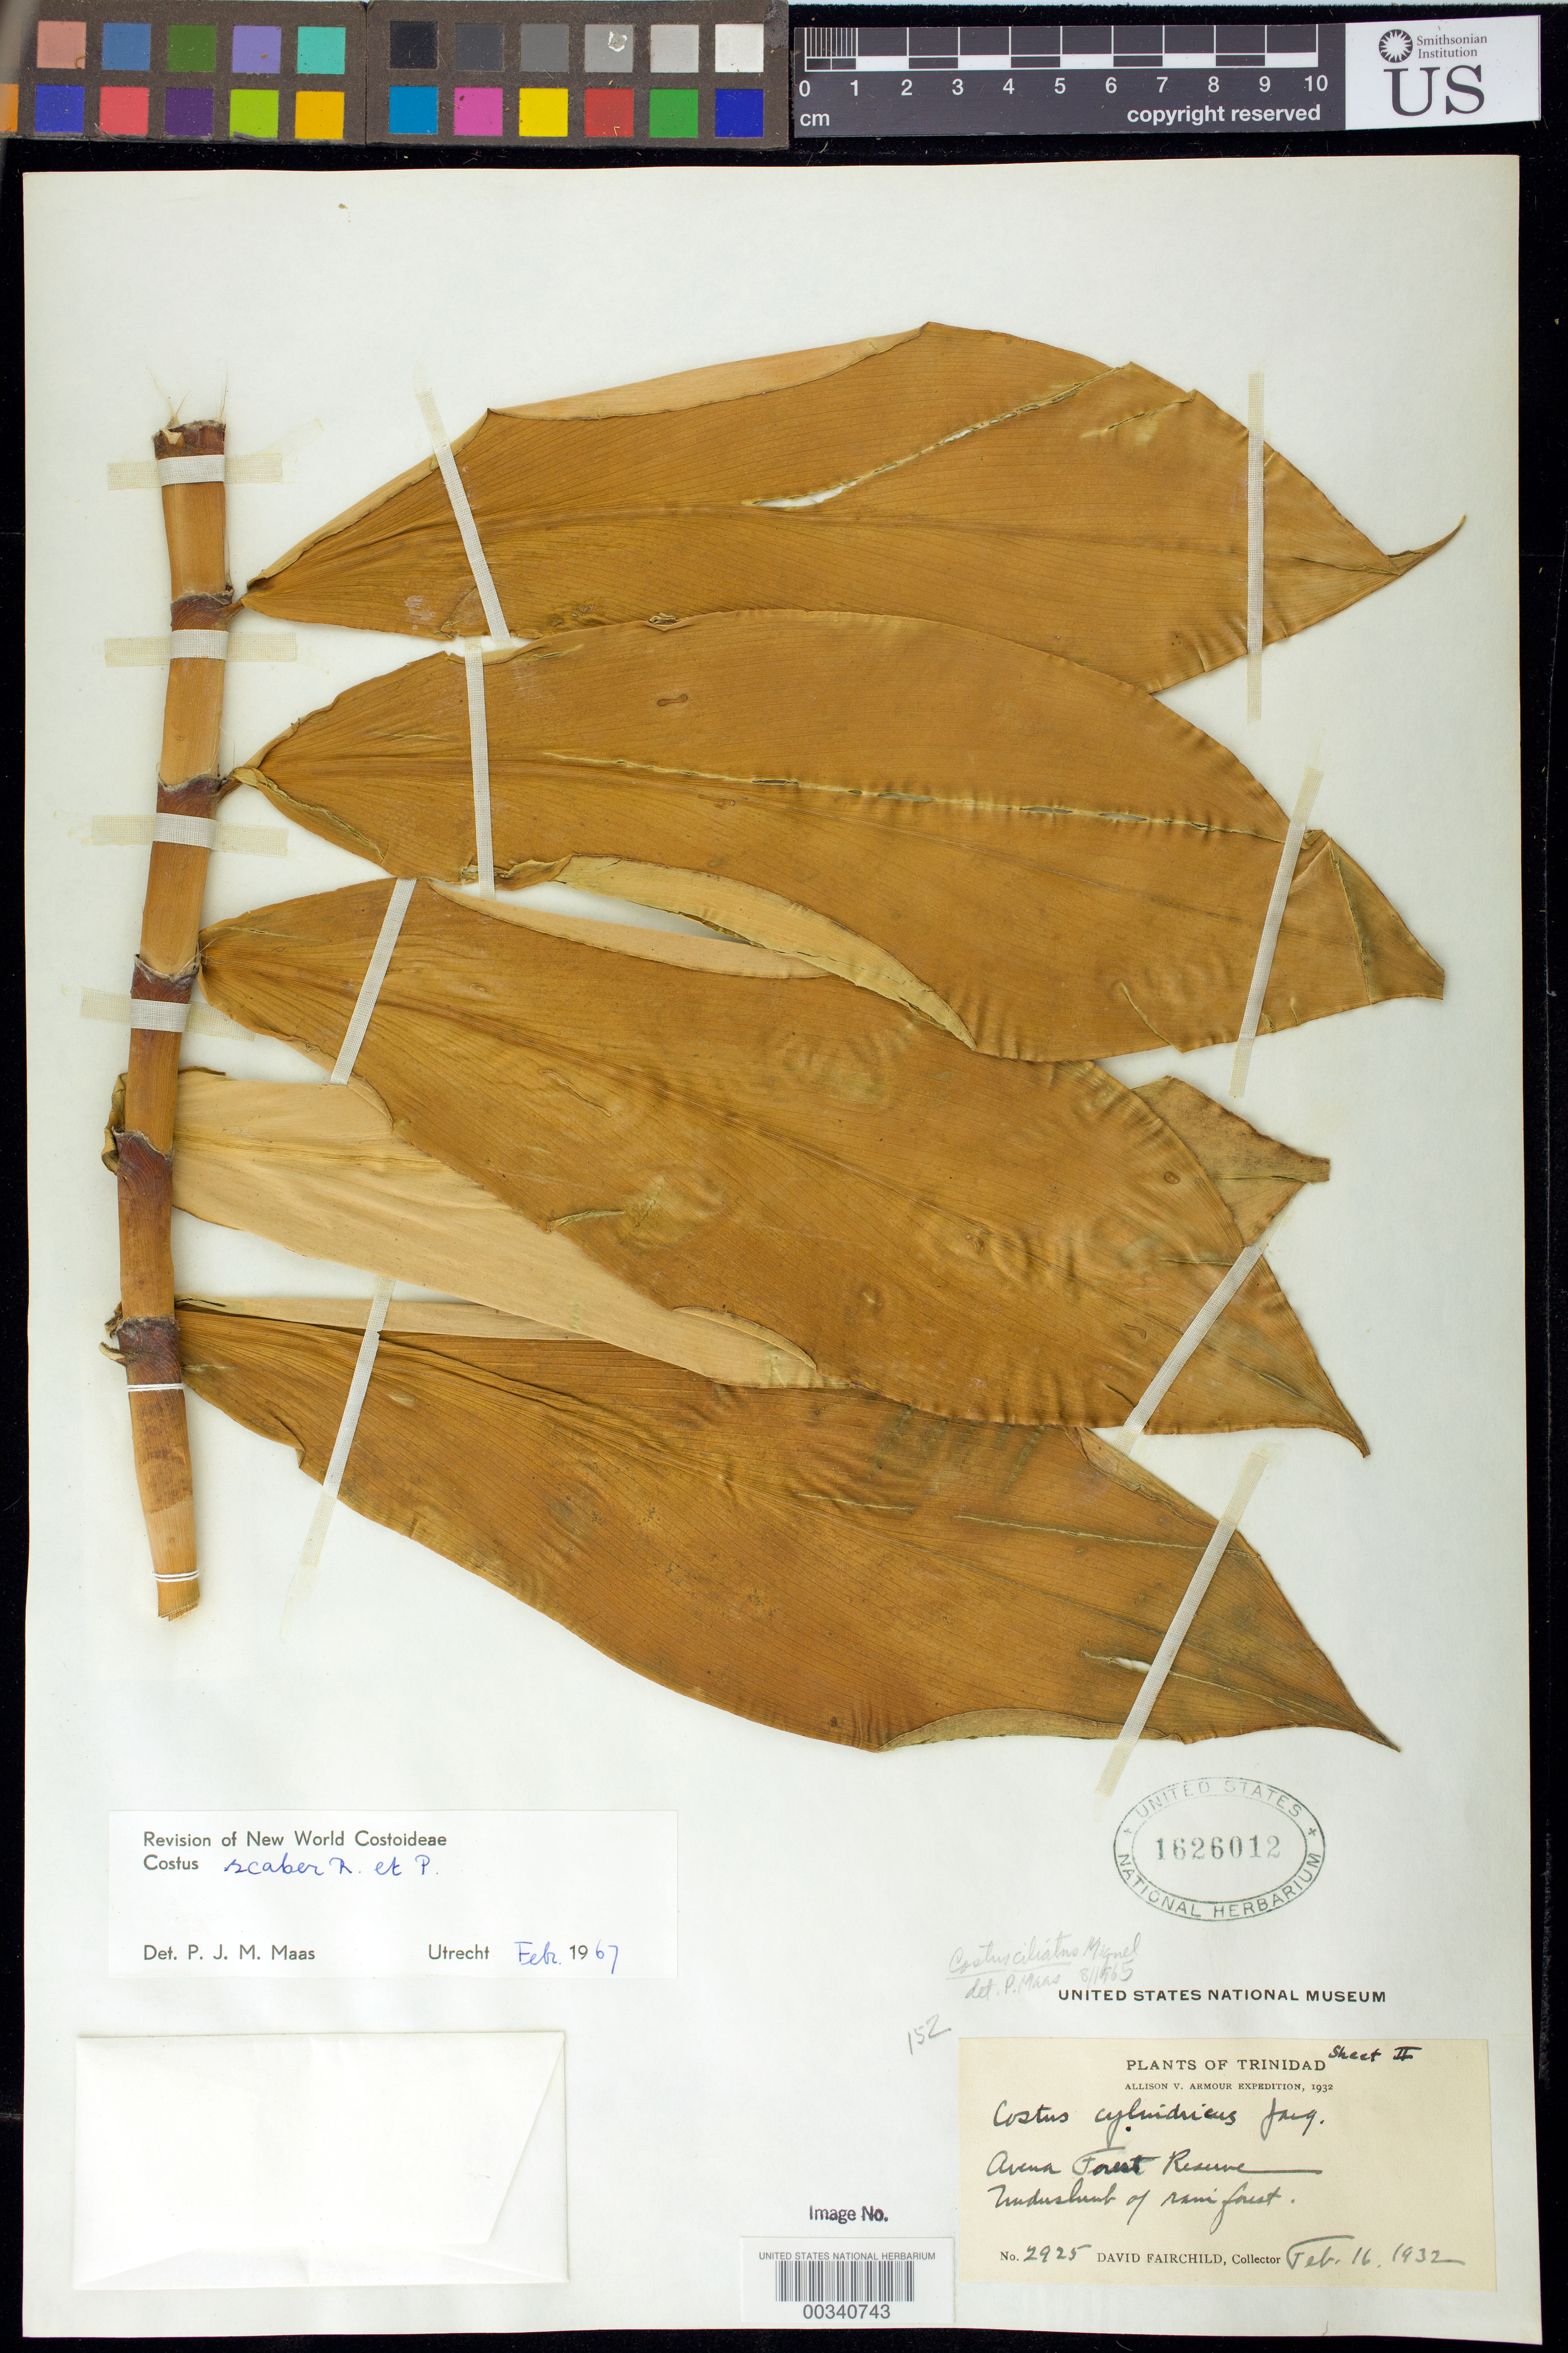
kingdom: Plantae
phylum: Tracheophyta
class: Liliopsida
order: Zingiberales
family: Costaceae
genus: Costus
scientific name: Costus scaber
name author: Ruiz & Pav.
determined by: Maas, Paul J. M.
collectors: D. Fairchild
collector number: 2925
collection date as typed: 16 Feb 1932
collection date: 1932-02-16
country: Trinidad and Tobago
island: Trinidad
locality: Avena forest reserve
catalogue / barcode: US 1626012